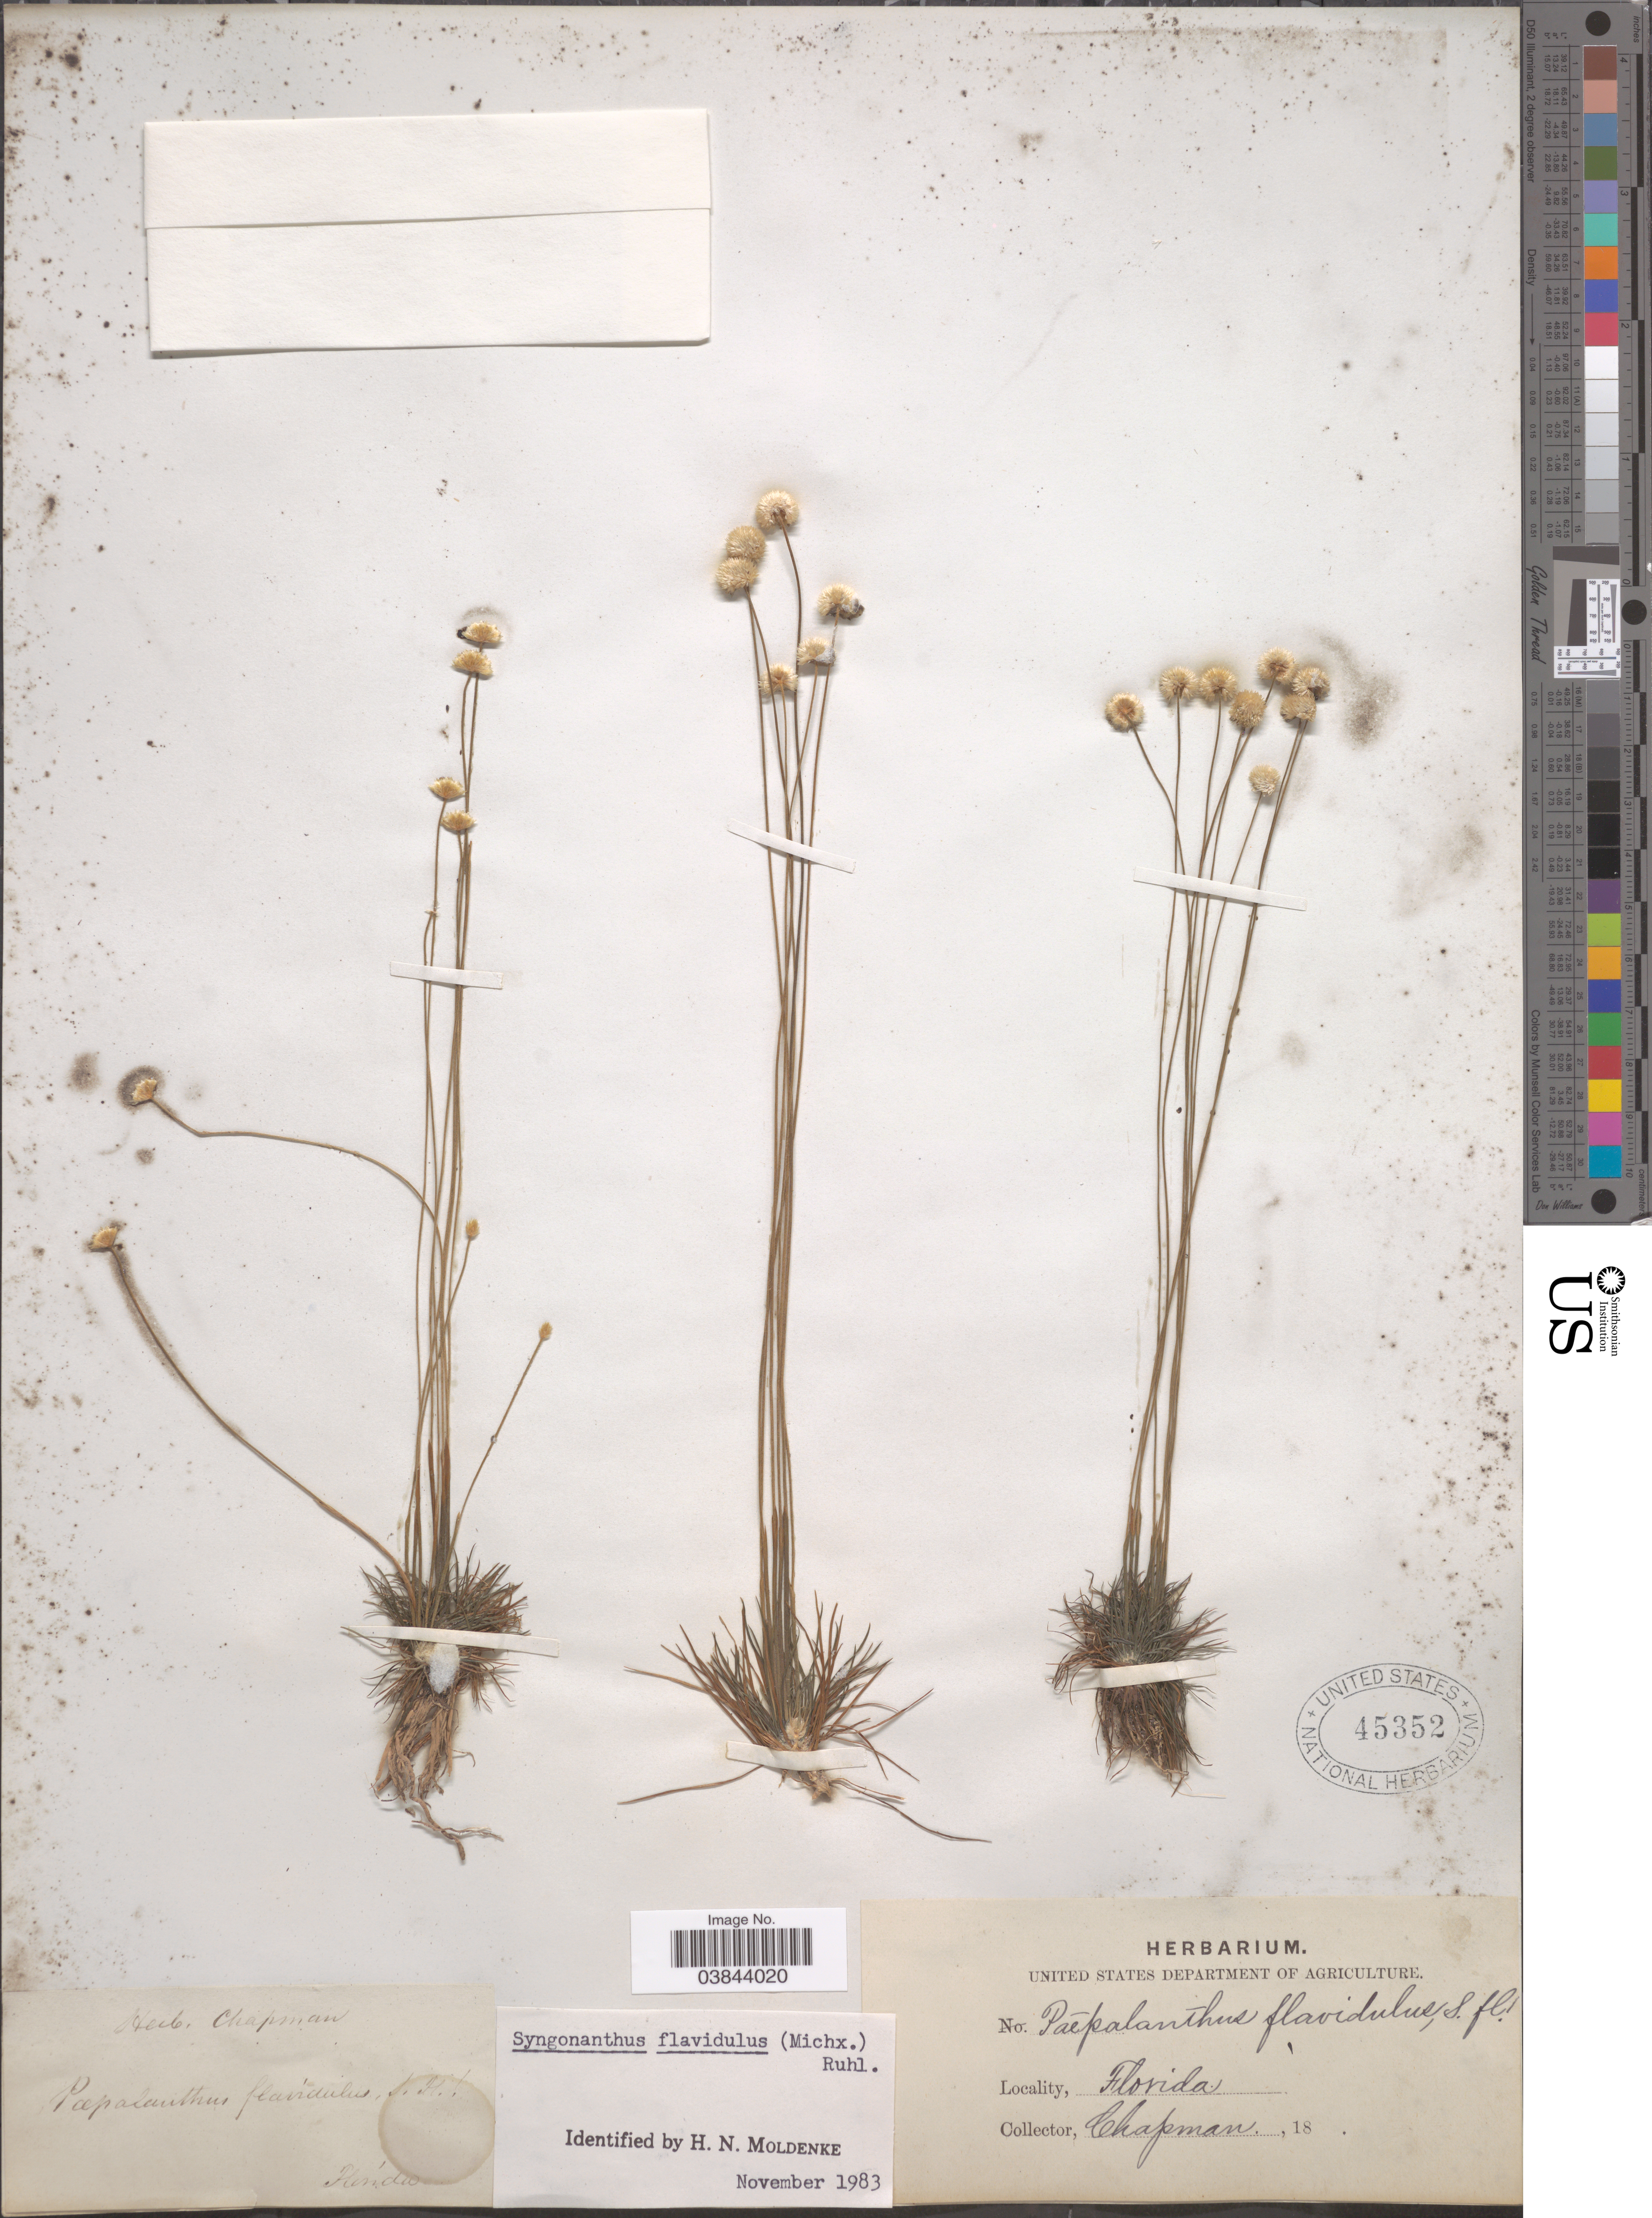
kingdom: Plantae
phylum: Tracheophyta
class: Liliopsida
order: Poales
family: Eriocaulaceae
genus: Syngonanthus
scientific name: Syngonanthus flavidulus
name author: (Michx.) Ruhland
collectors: A. Chapman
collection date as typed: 18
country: United States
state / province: Florida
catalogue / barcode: US 45352